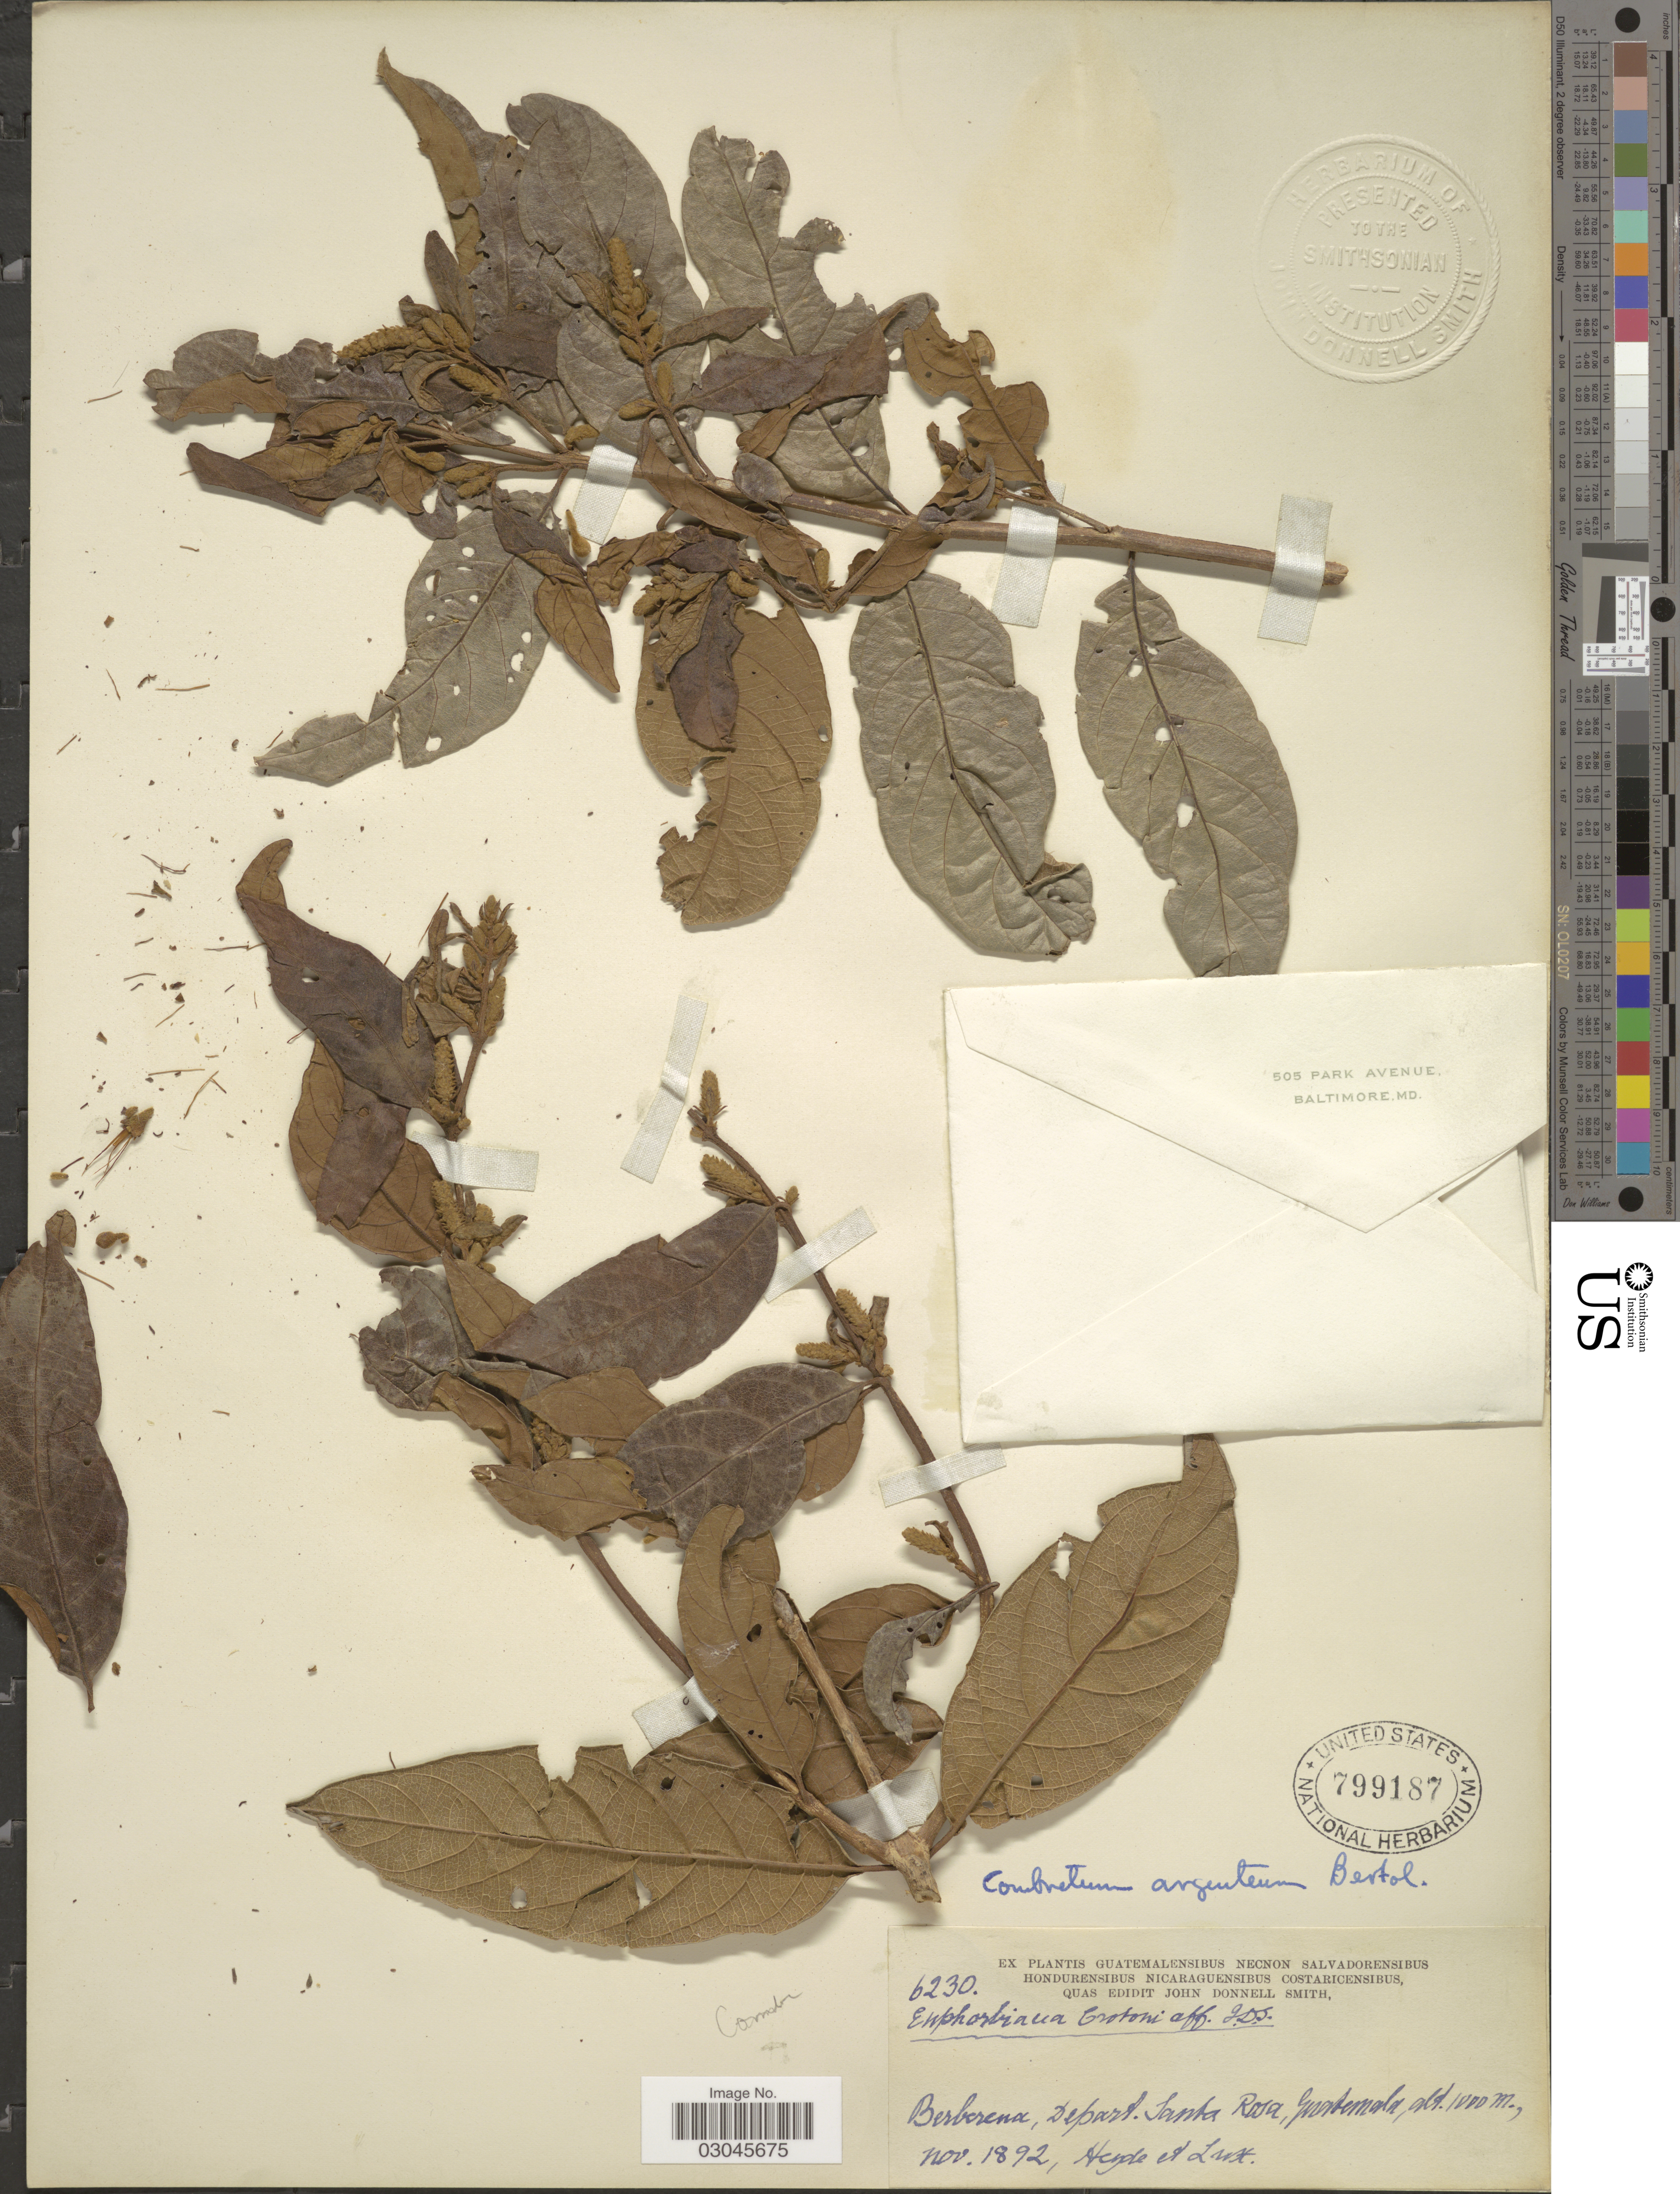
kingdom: Plantae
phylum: Tracheophyta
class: Magnoliopsida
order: Myrtales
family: Combretaceae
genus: Combretum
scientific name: Combretum argenteum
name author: Bertol.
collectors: Heyde & Lux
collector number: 6230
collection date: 1892-11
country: Guatemala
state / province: Santa Rosa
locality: Berberena, Depart. Santa Rosa.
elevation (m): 1000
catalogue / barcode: US 799187